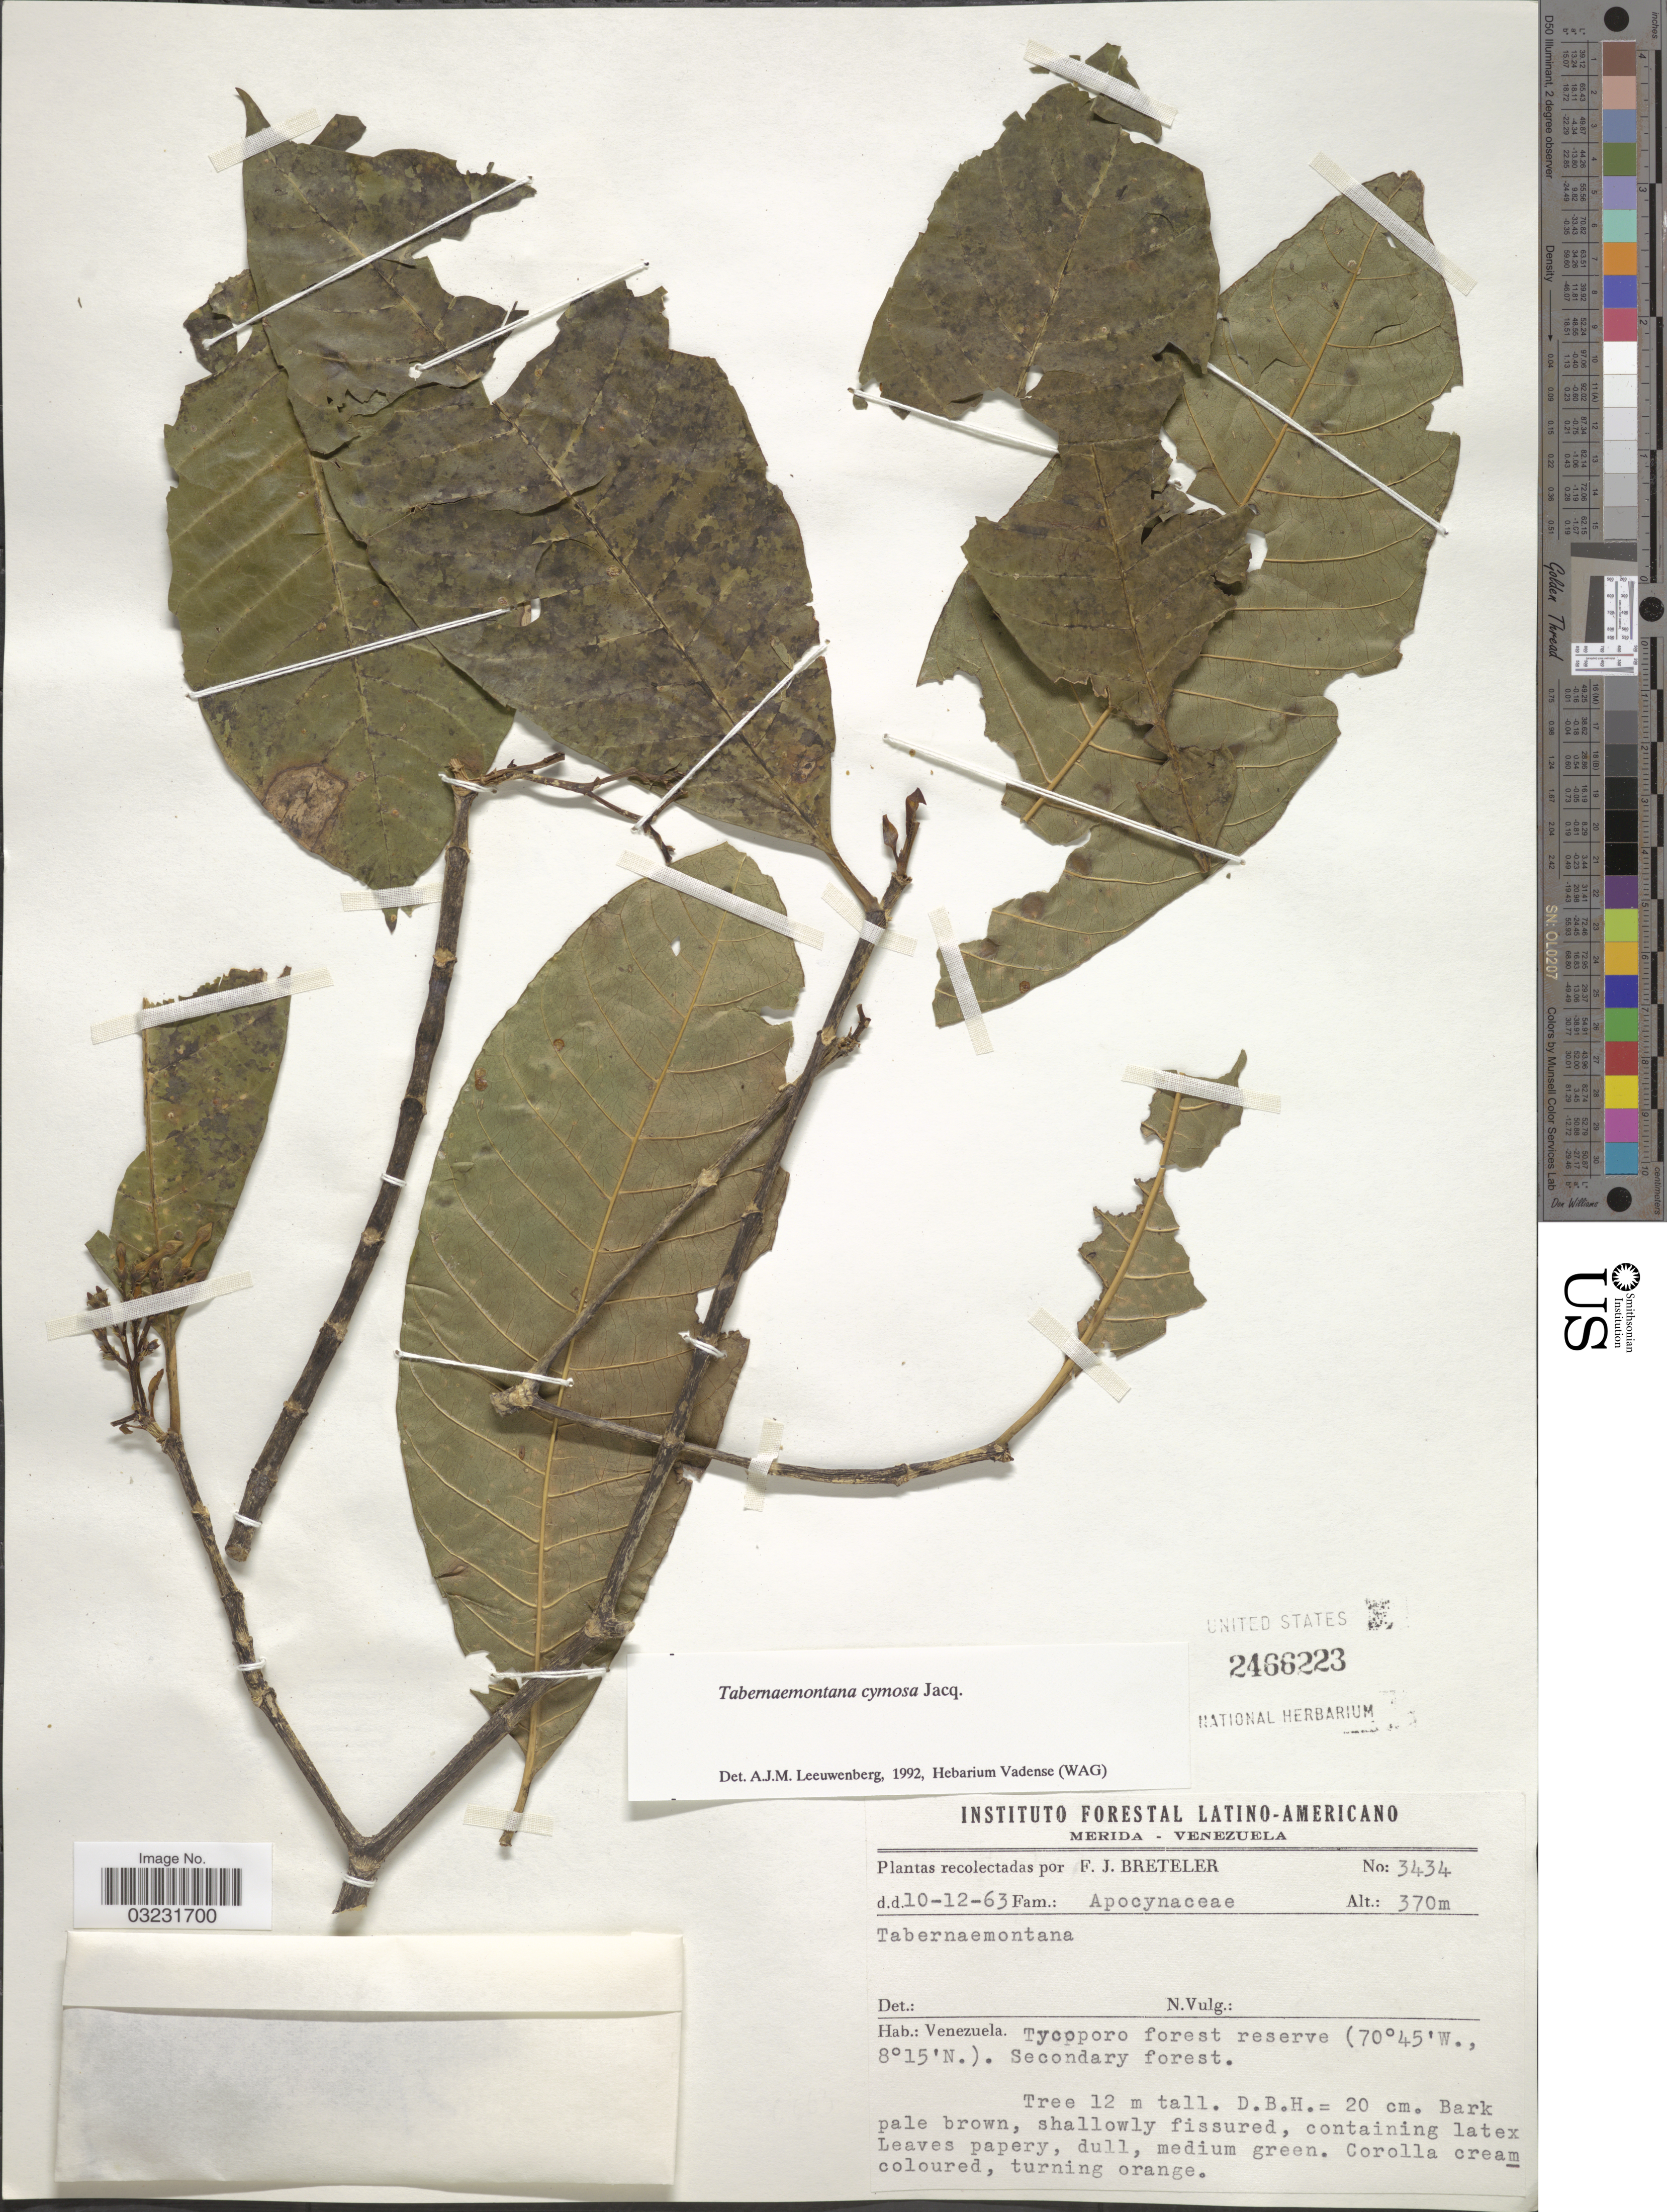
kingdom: Plantae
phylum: Tracheophyta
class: Magnoliopsida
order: Gentianales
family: Apocynaceae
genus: Tabernaemontana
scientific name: Tabernaemontana cymosa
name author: Jacq.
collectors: F. J. Breteler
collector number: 3434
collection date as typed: Transcribed d/m/y: 10/12/63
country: Venezuela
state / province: Mérida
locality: Tycoporo forest reserve.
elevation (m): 370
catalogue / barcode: US 2466223